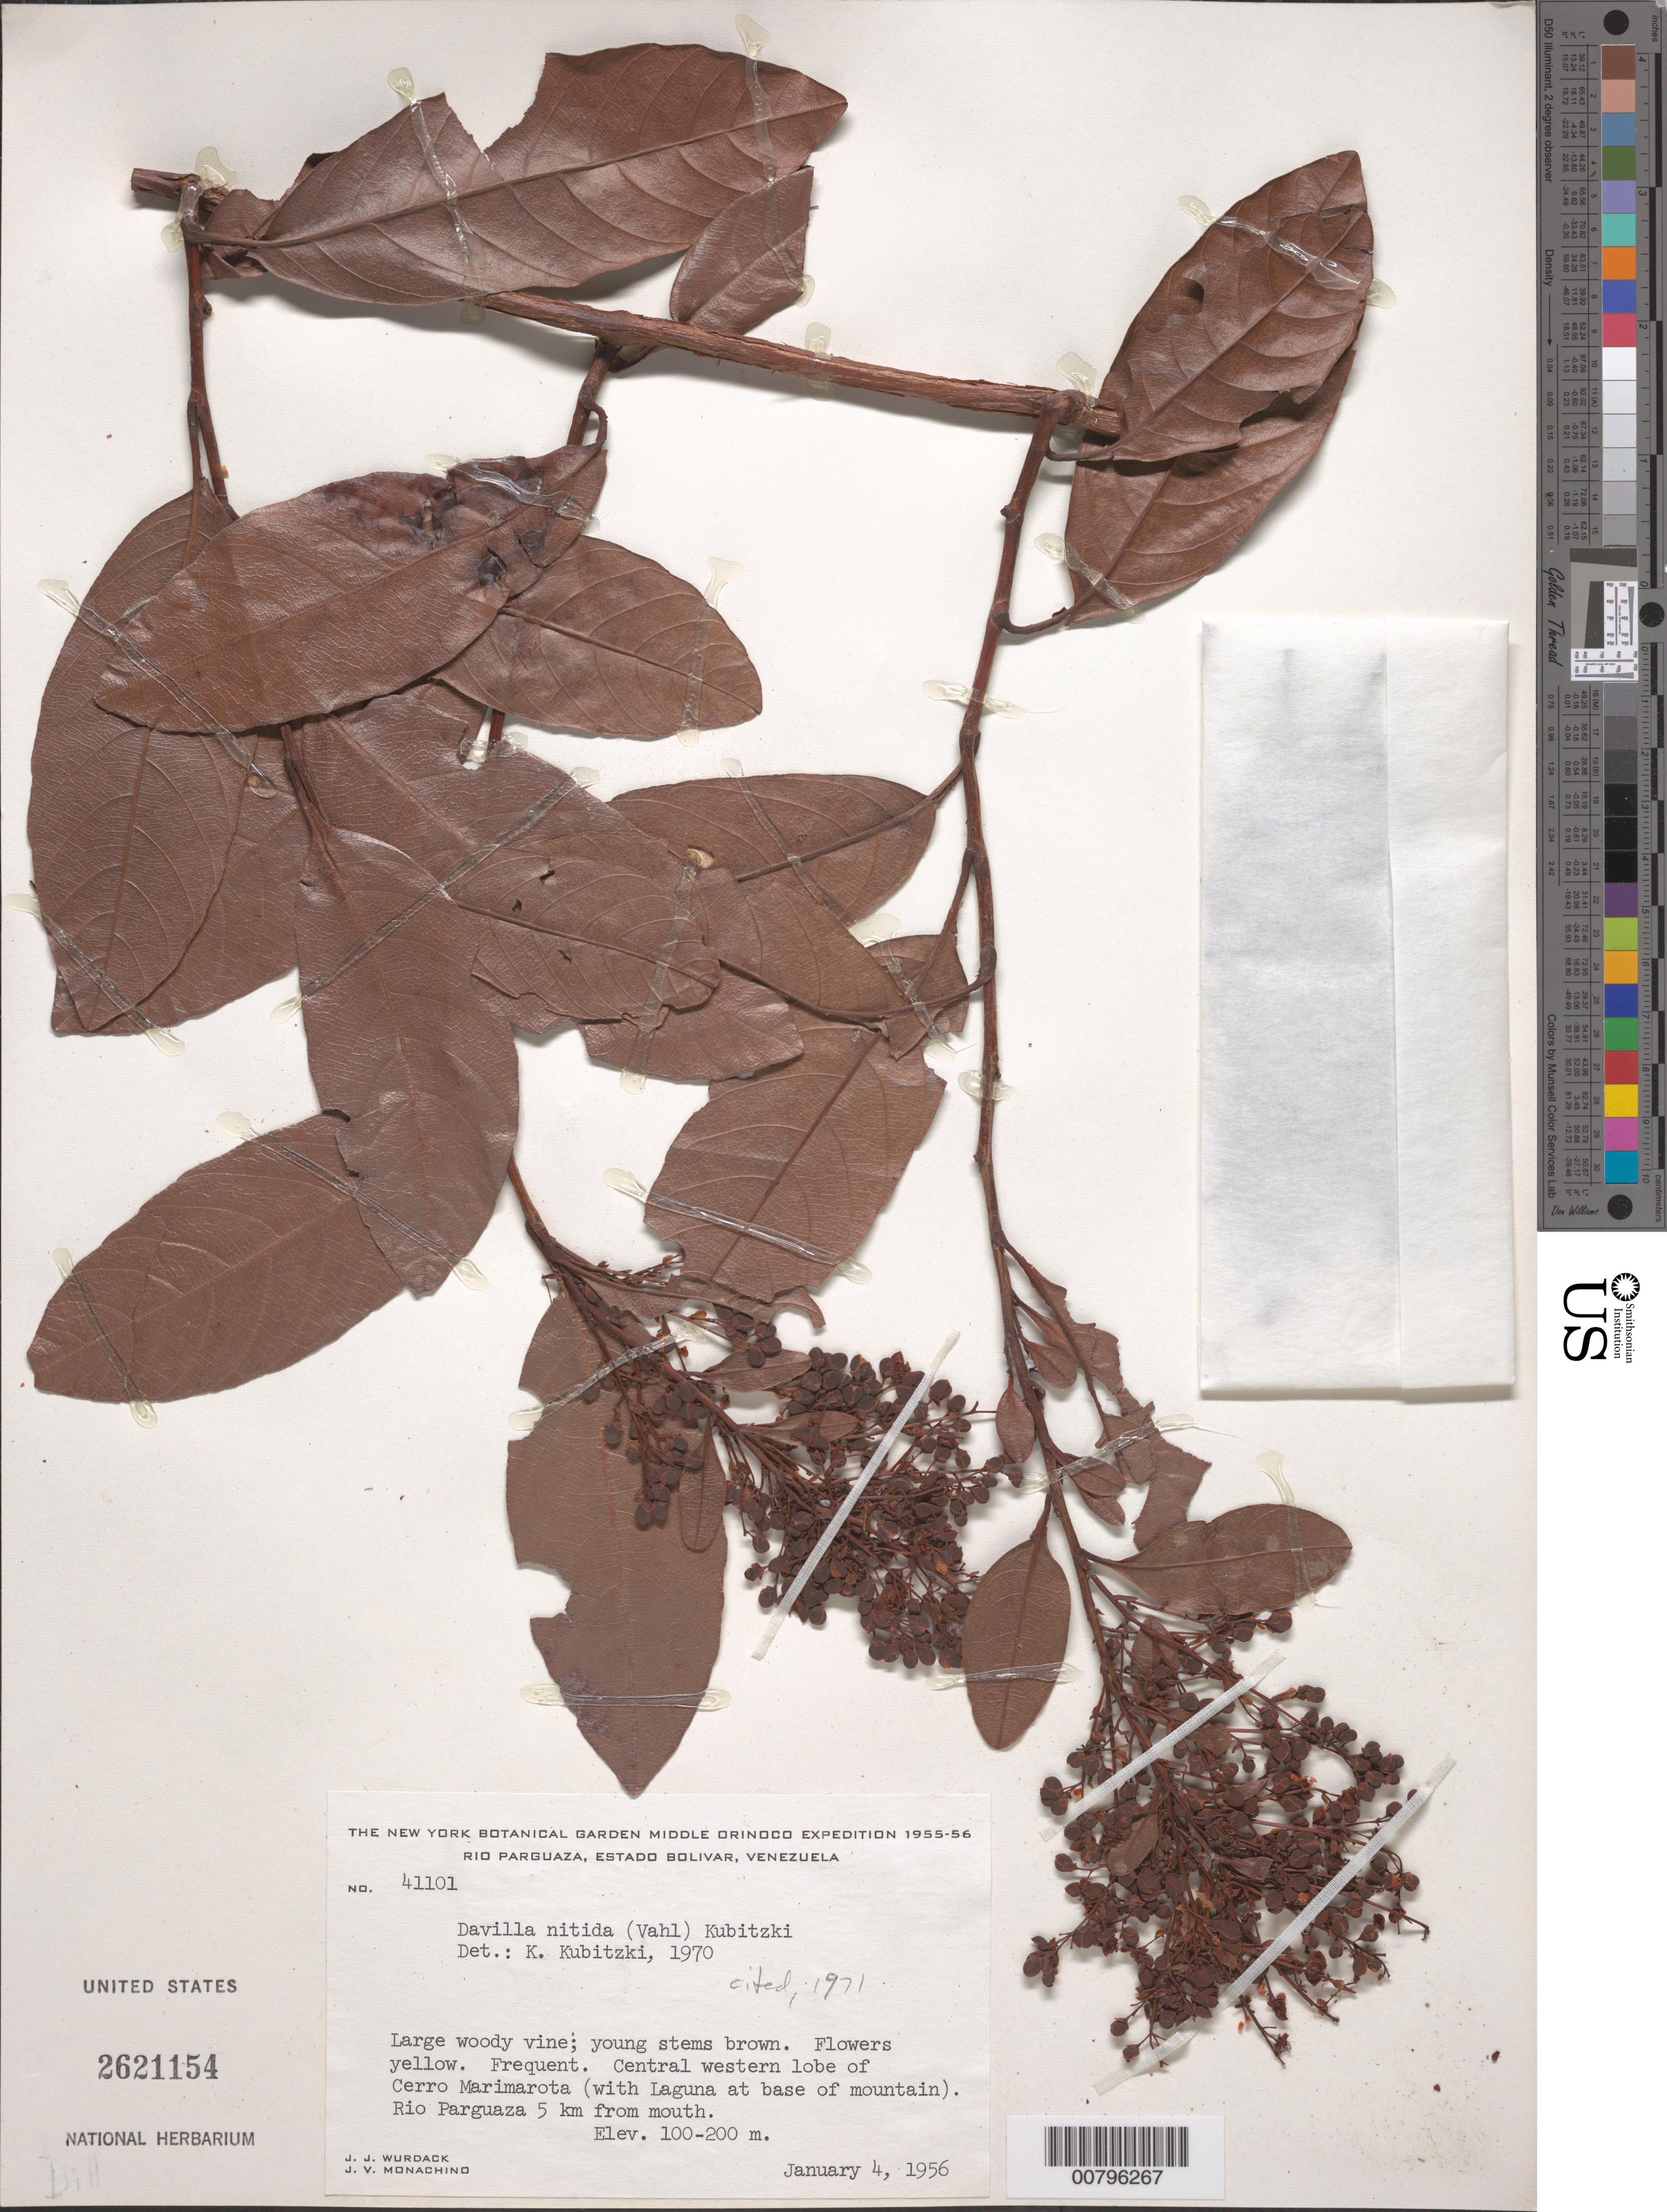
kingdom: Plantae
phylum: Tracheophyta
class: Magnoliopsida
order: Dilleniales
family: Dilleniaceae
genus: Davilla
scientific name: Davilla nitida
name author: (Vahl) Kubitzki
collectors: J. J. Wurdack & J. V. Monachino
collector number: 41101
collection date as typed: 4-Jan-56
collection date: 1956-01-04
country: Venezuela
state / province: Bolívar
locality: Cerro Marimarota, central western lobe of, (with laguna at base of mountain), Río Parguaza 5 km from mouth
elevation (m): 100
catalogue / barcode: US 2621154